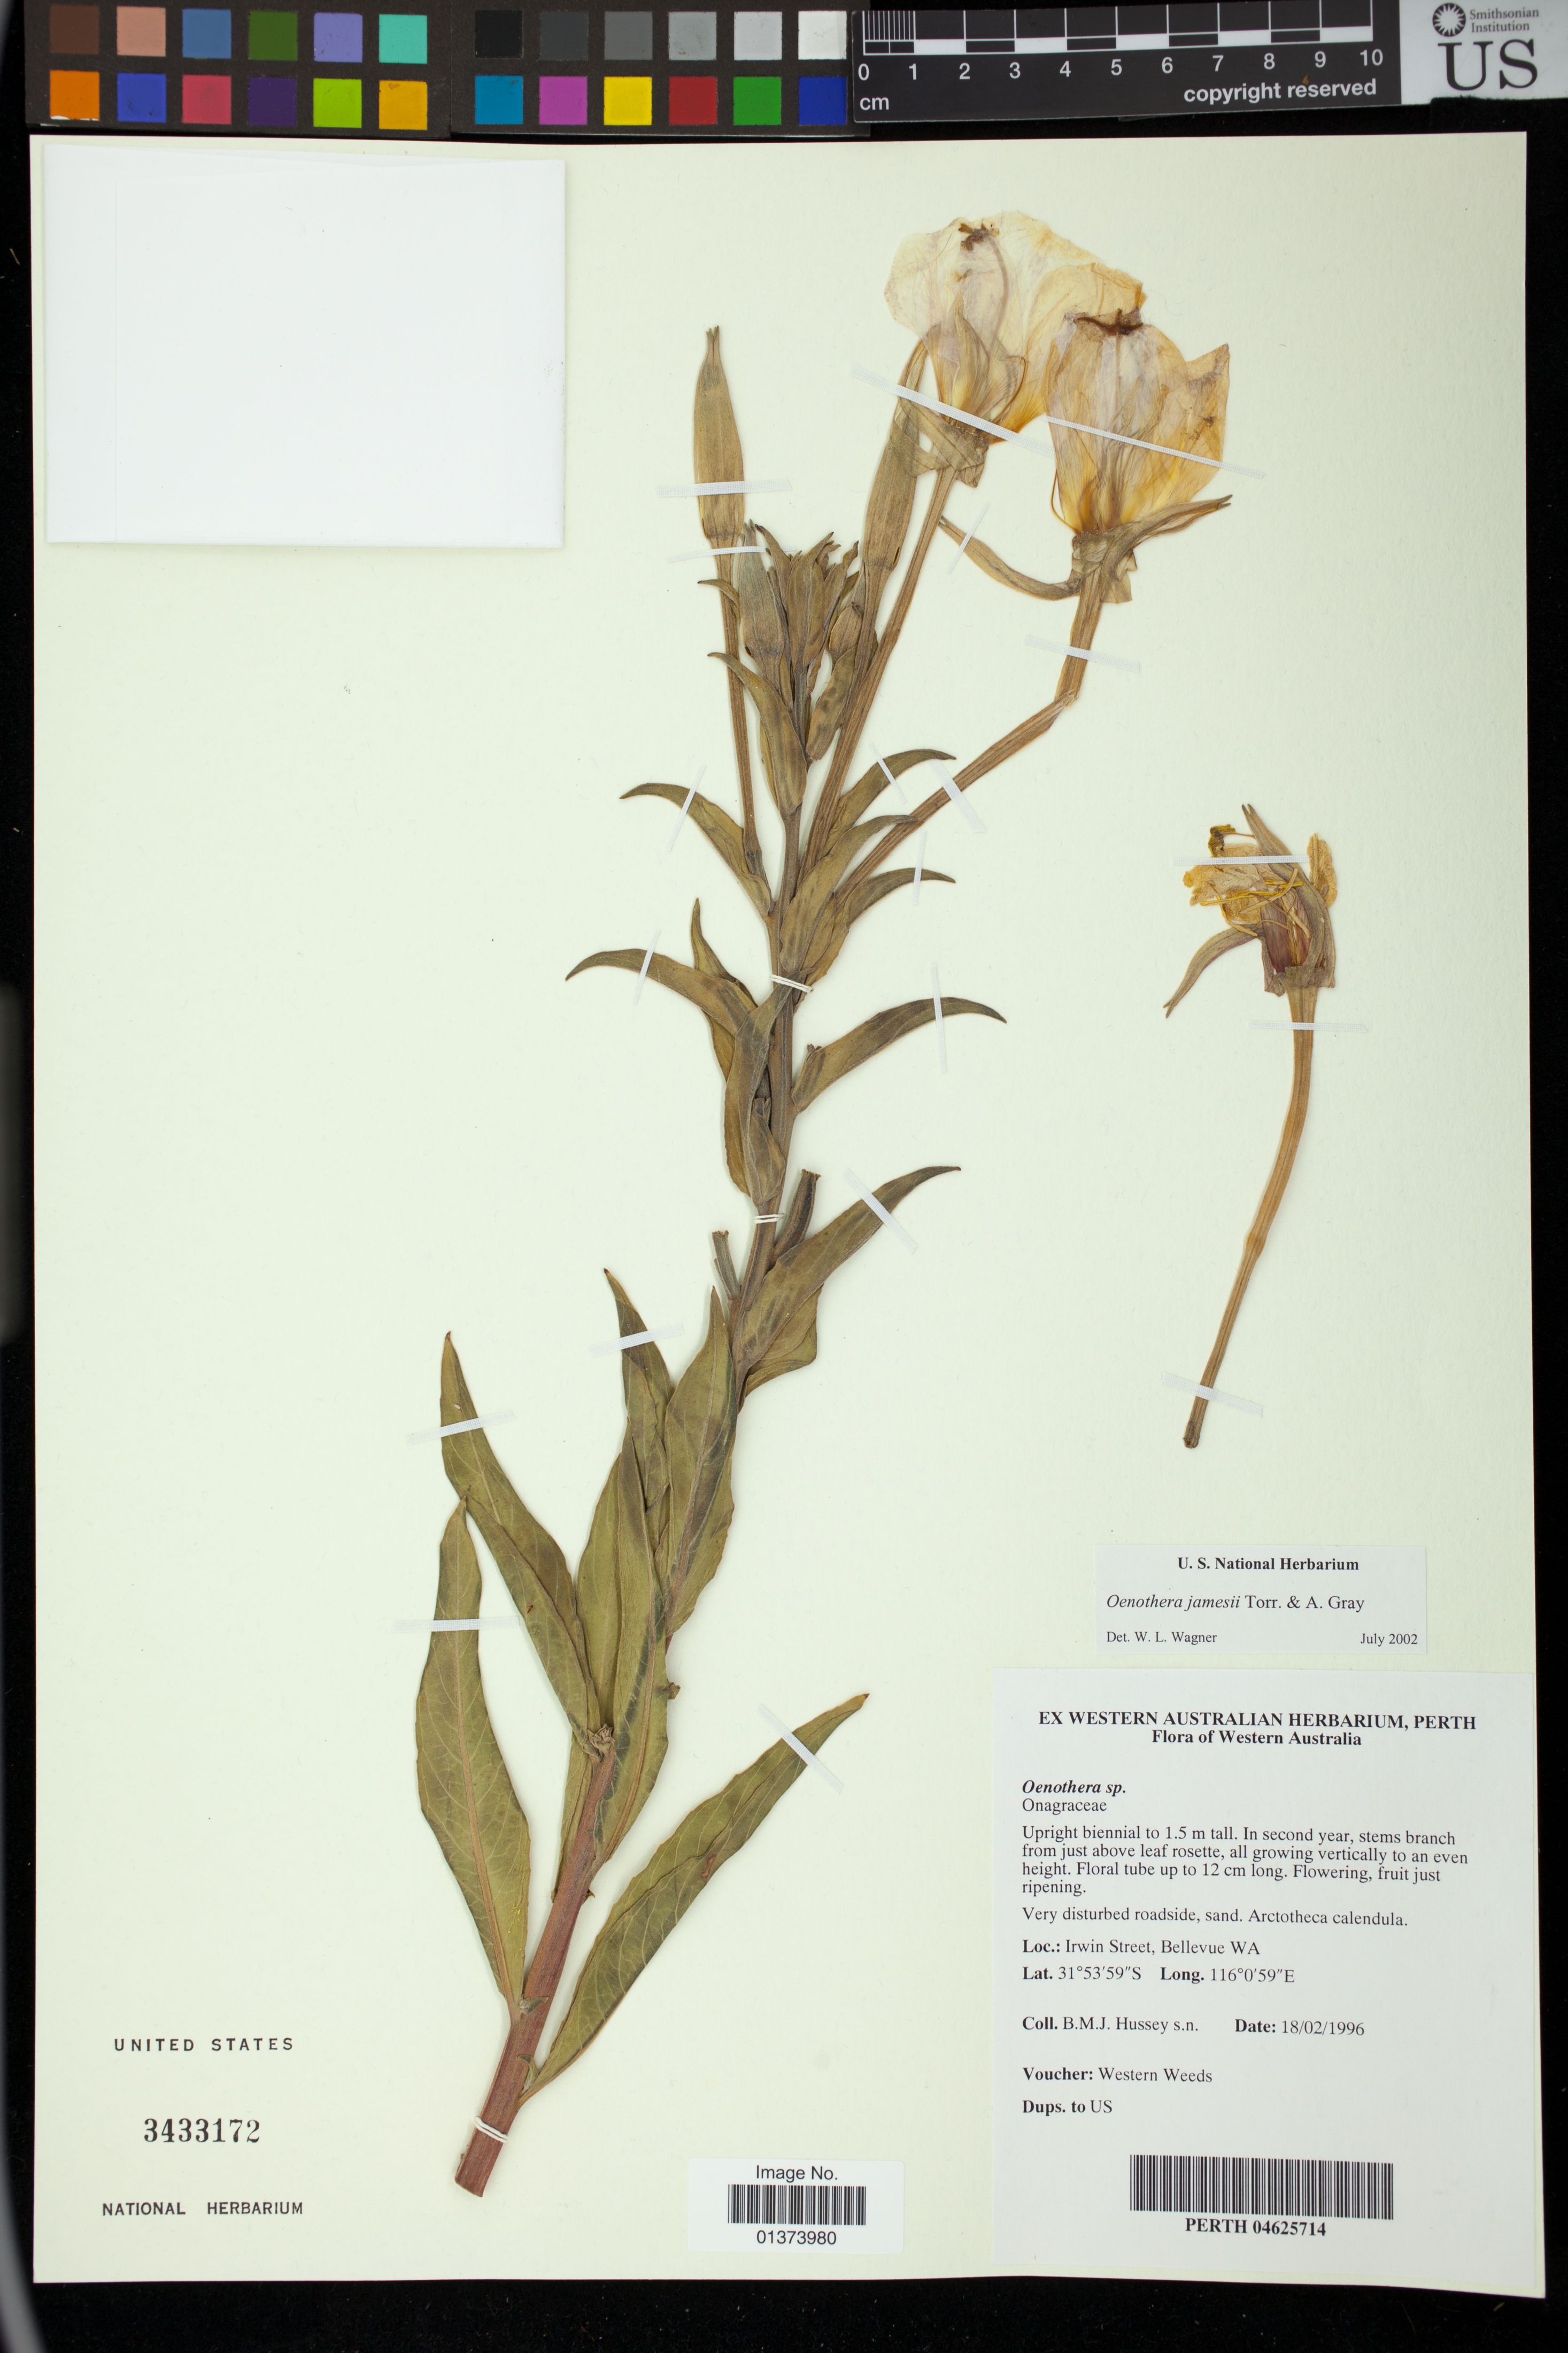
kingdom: Plantae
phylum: Tracheophyta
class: Magnoliopsida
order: Myrtales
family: Onagraceae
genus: Oenothera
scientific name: Oenothera sp.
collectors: B. Hussey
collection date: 1996-02-18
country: Australia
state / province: Western Australia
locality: Irwin Street, Bellevue Western Australia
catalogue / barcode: US 3433172